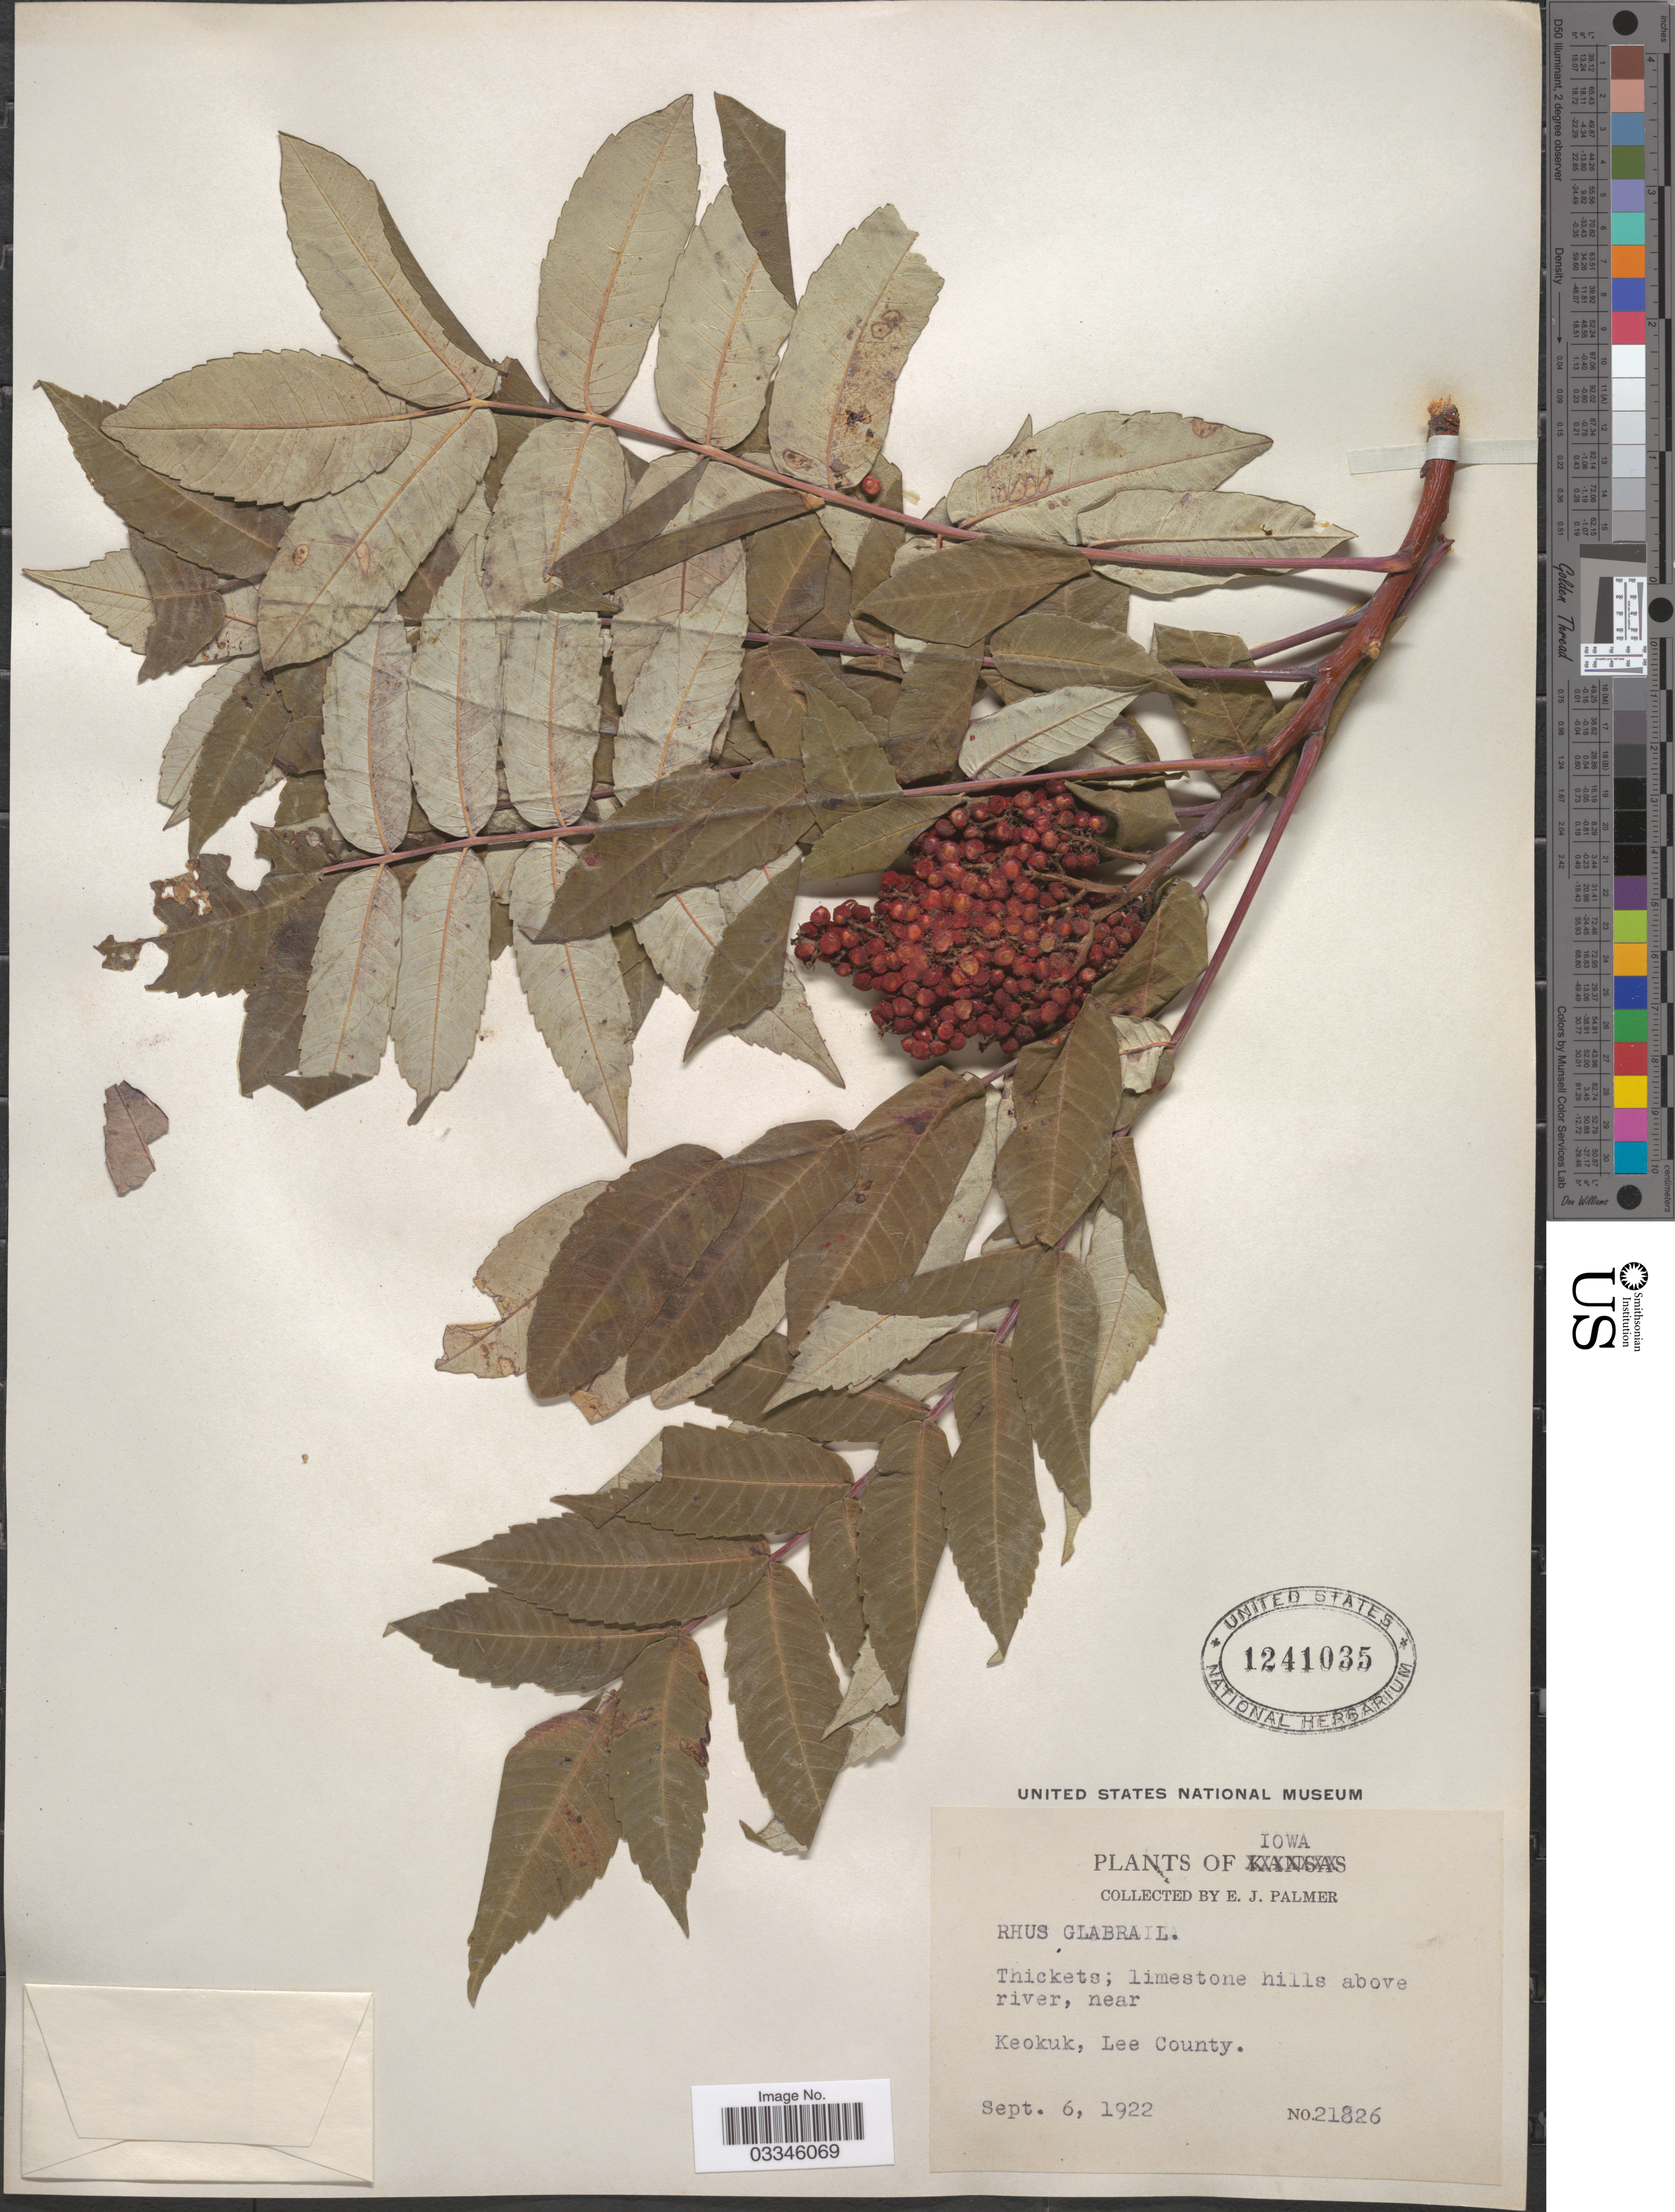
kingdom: Plantae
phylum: Tracheophyta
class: Magnoliopsida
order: Sapindales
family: Anacardiaceae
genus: Rhus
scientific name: Rhus glabra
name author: L.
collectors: E. J. Palmer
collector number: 21826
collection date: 1922-09-06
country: United States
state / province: Iowa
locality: Near Keokuk, Lee County.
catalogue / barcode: US 1241035